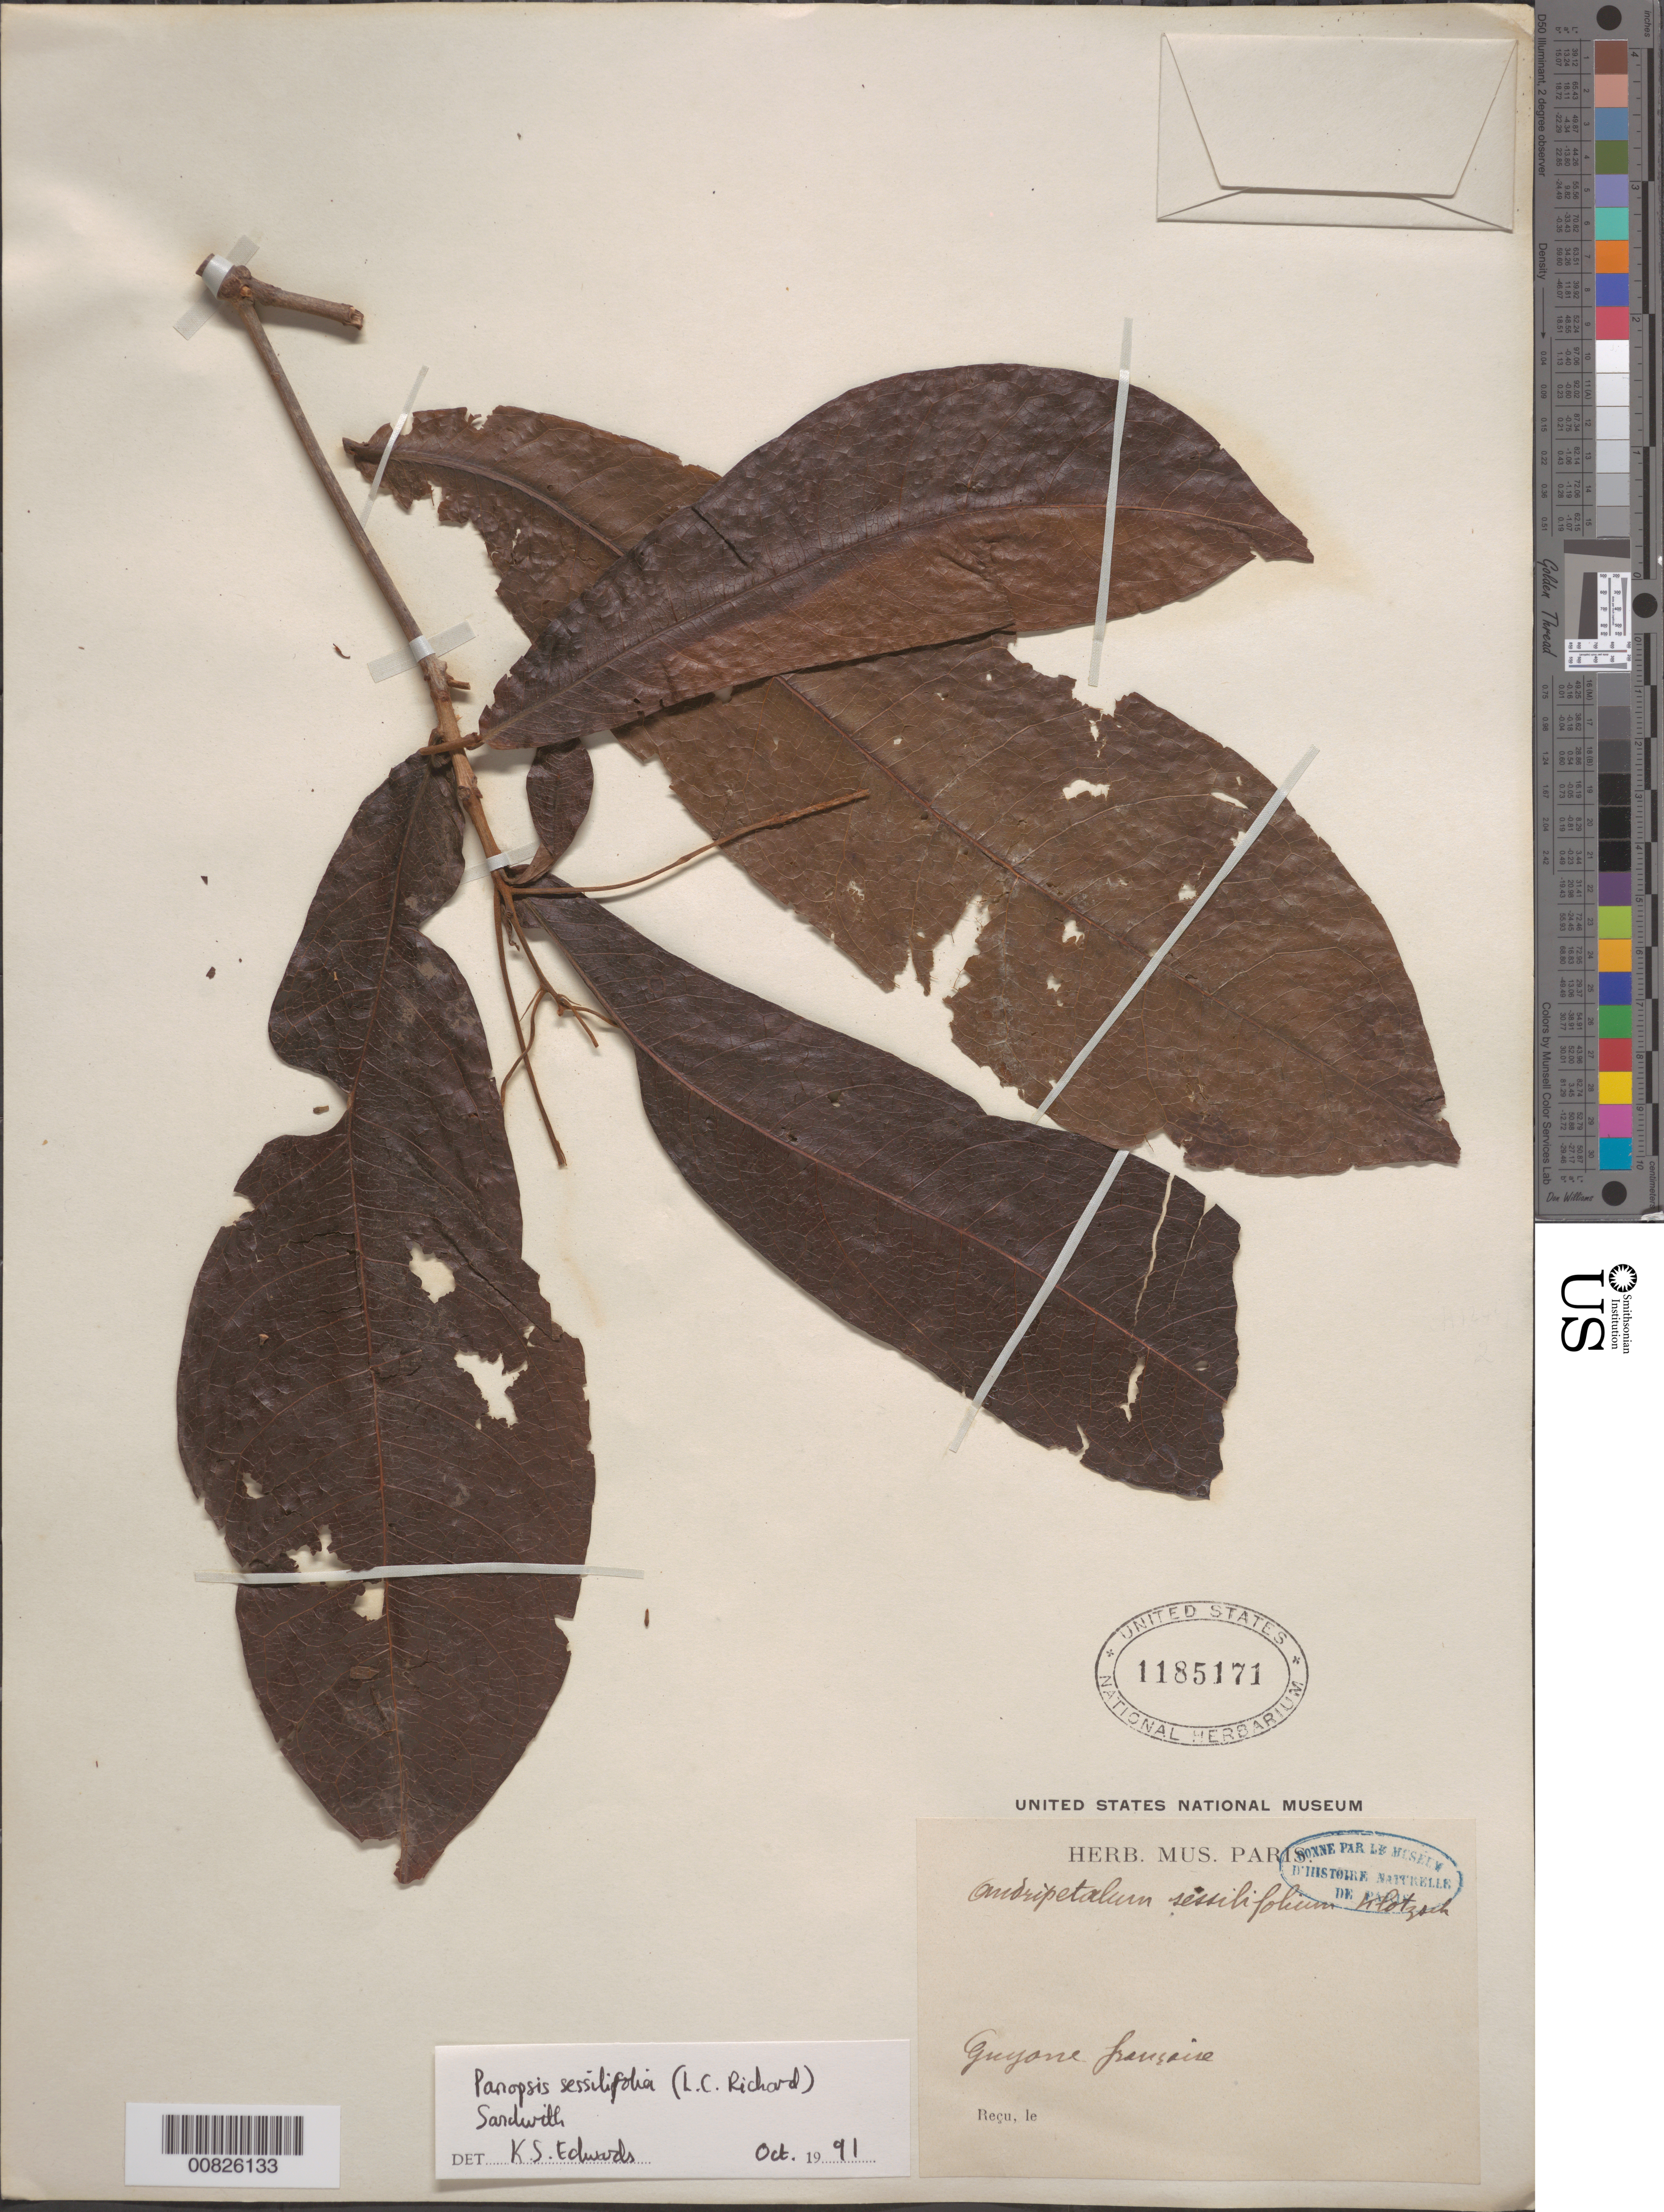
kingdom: Plantae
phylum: Tracheophyta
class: Magnoliopsida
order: Proteales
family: Proteaceae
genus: Panopsis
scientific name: Panopsis sessilifolia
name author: (Rich.) Sandwith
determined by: Edwards, K. S.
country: French Guiana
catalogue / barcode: US 1185171